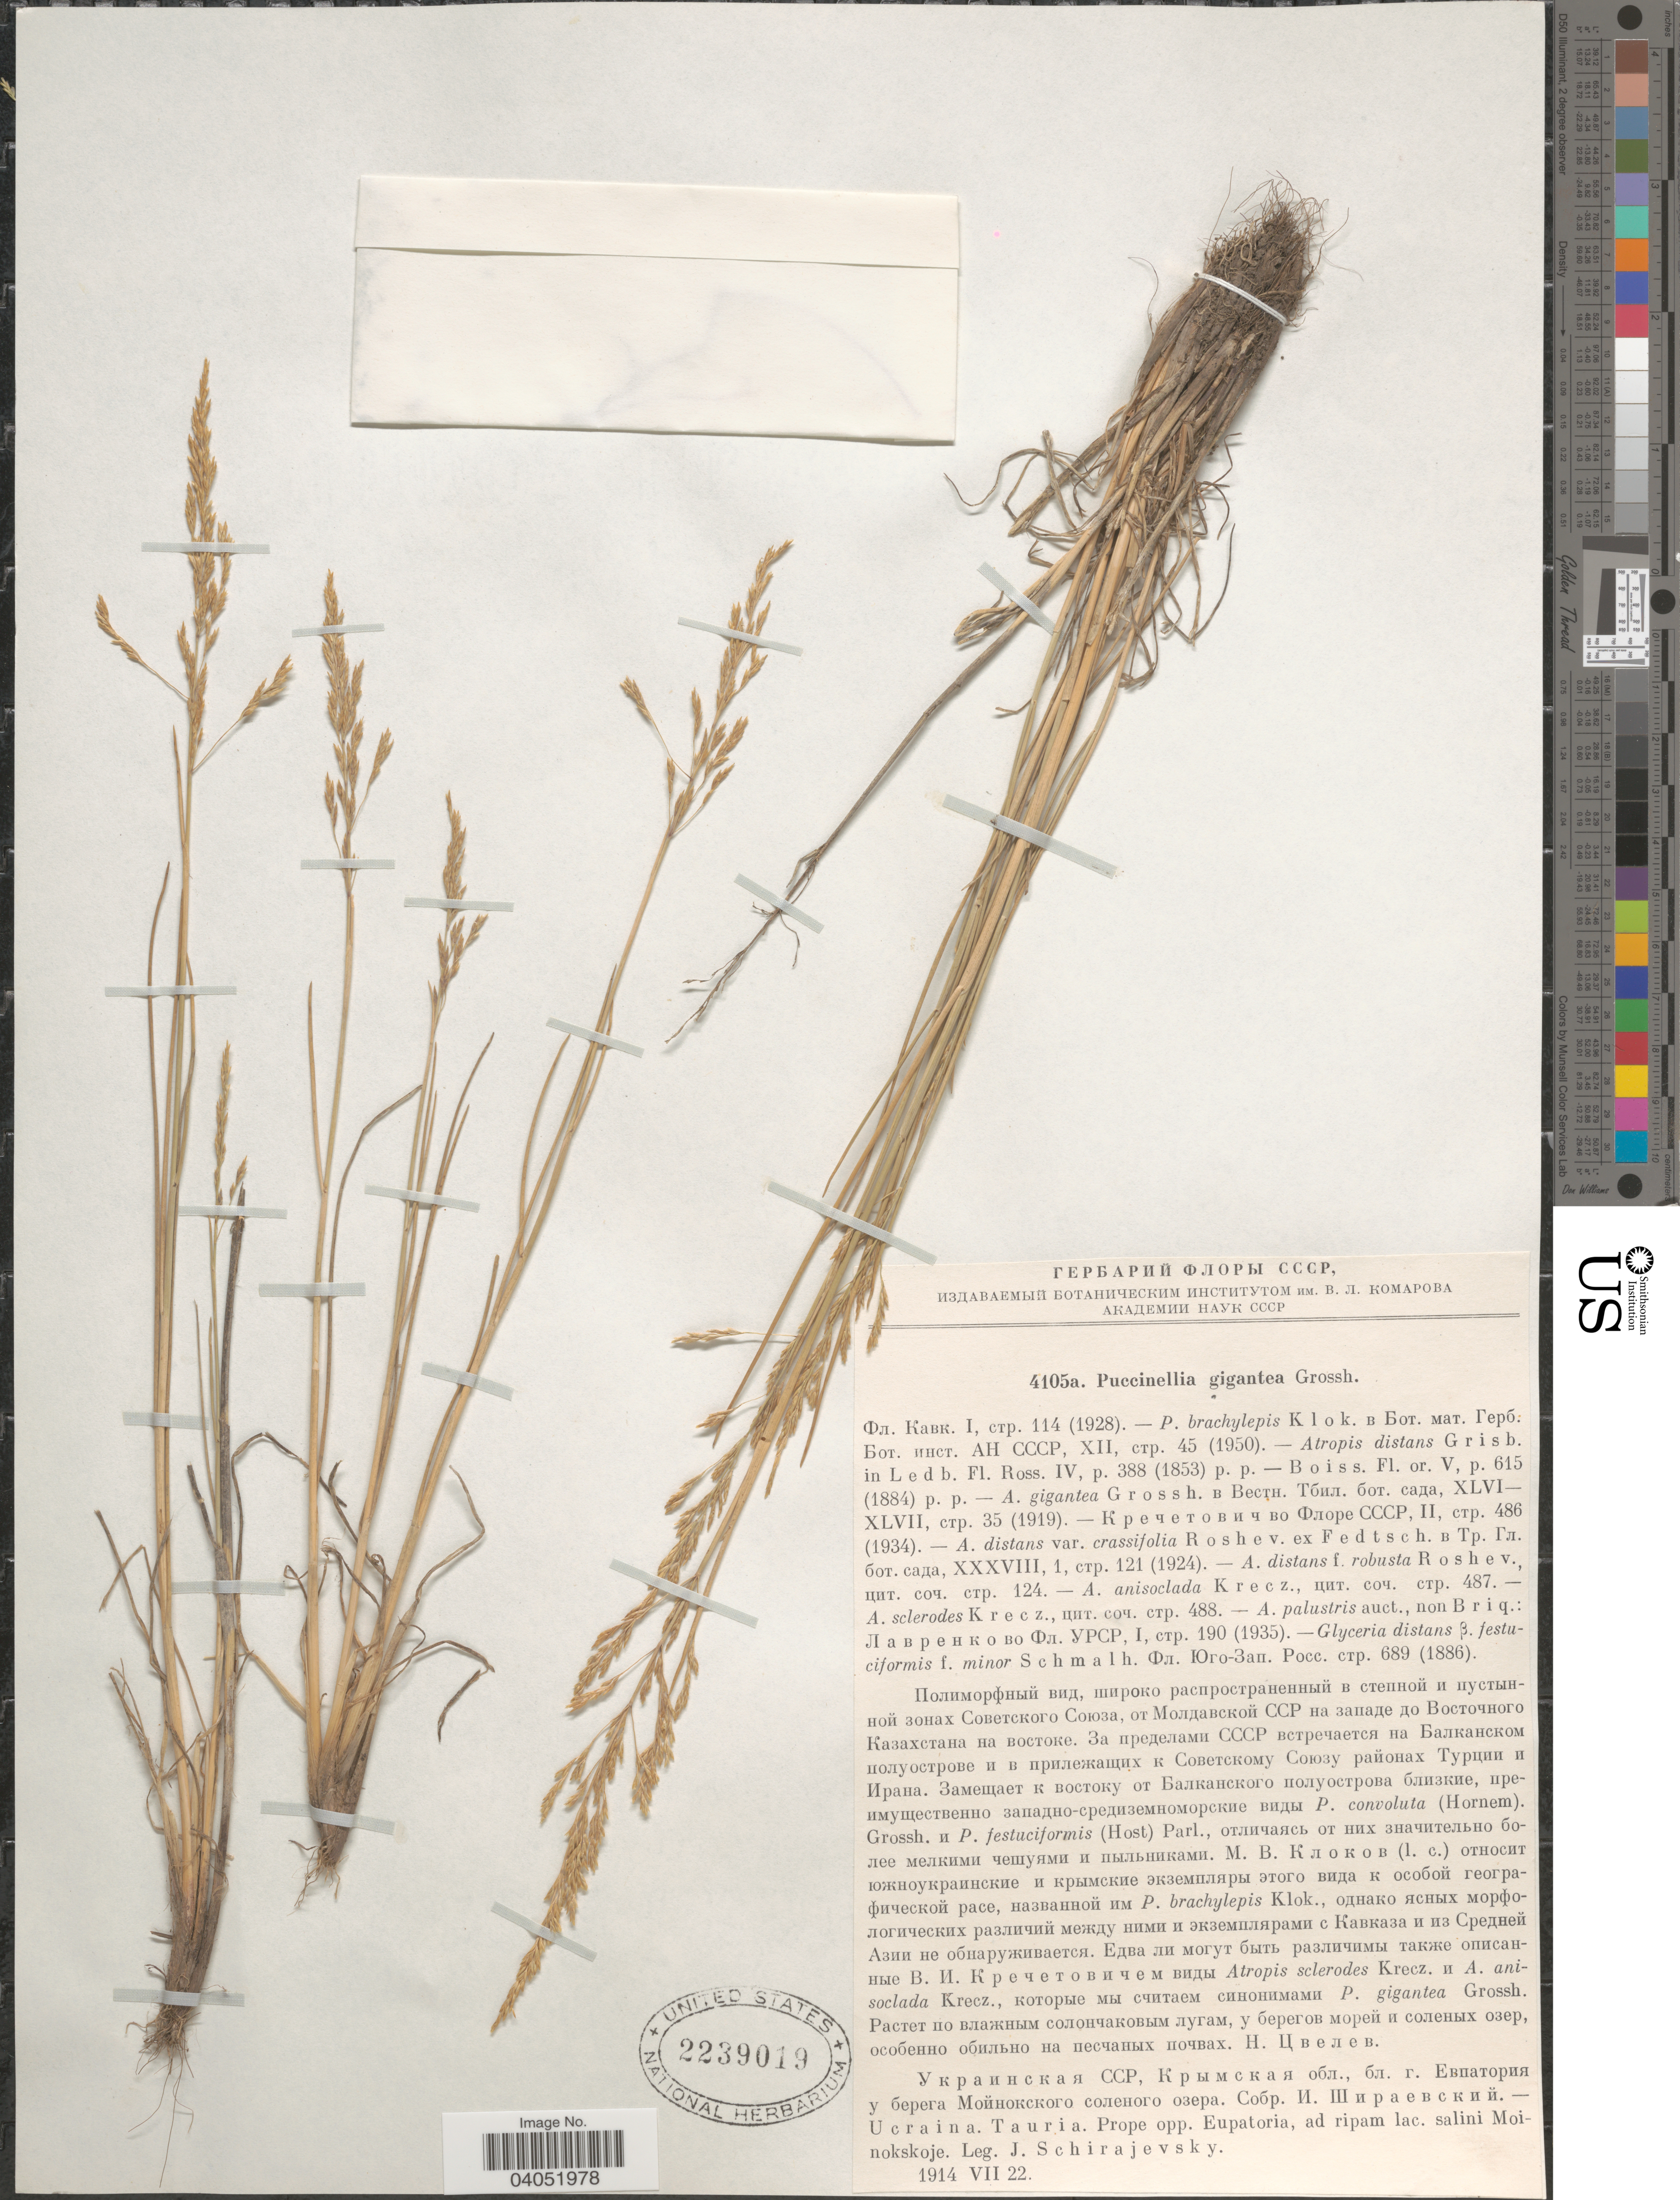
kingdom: Plantae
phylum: Tracheophyta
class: Liliopsida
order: Poales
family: Poaceae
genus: Puccinellia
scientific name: Puccinellia gigantea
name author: (Grossh.) Grossh.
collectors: J. Schirajevsky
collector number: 4105a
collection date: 1914-07-22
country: Ukraine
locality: Ucraina. Tauria. Prope opp. Eupatoria, ad ripam lac. salini Moinokskoje.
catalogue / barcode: US 2239019